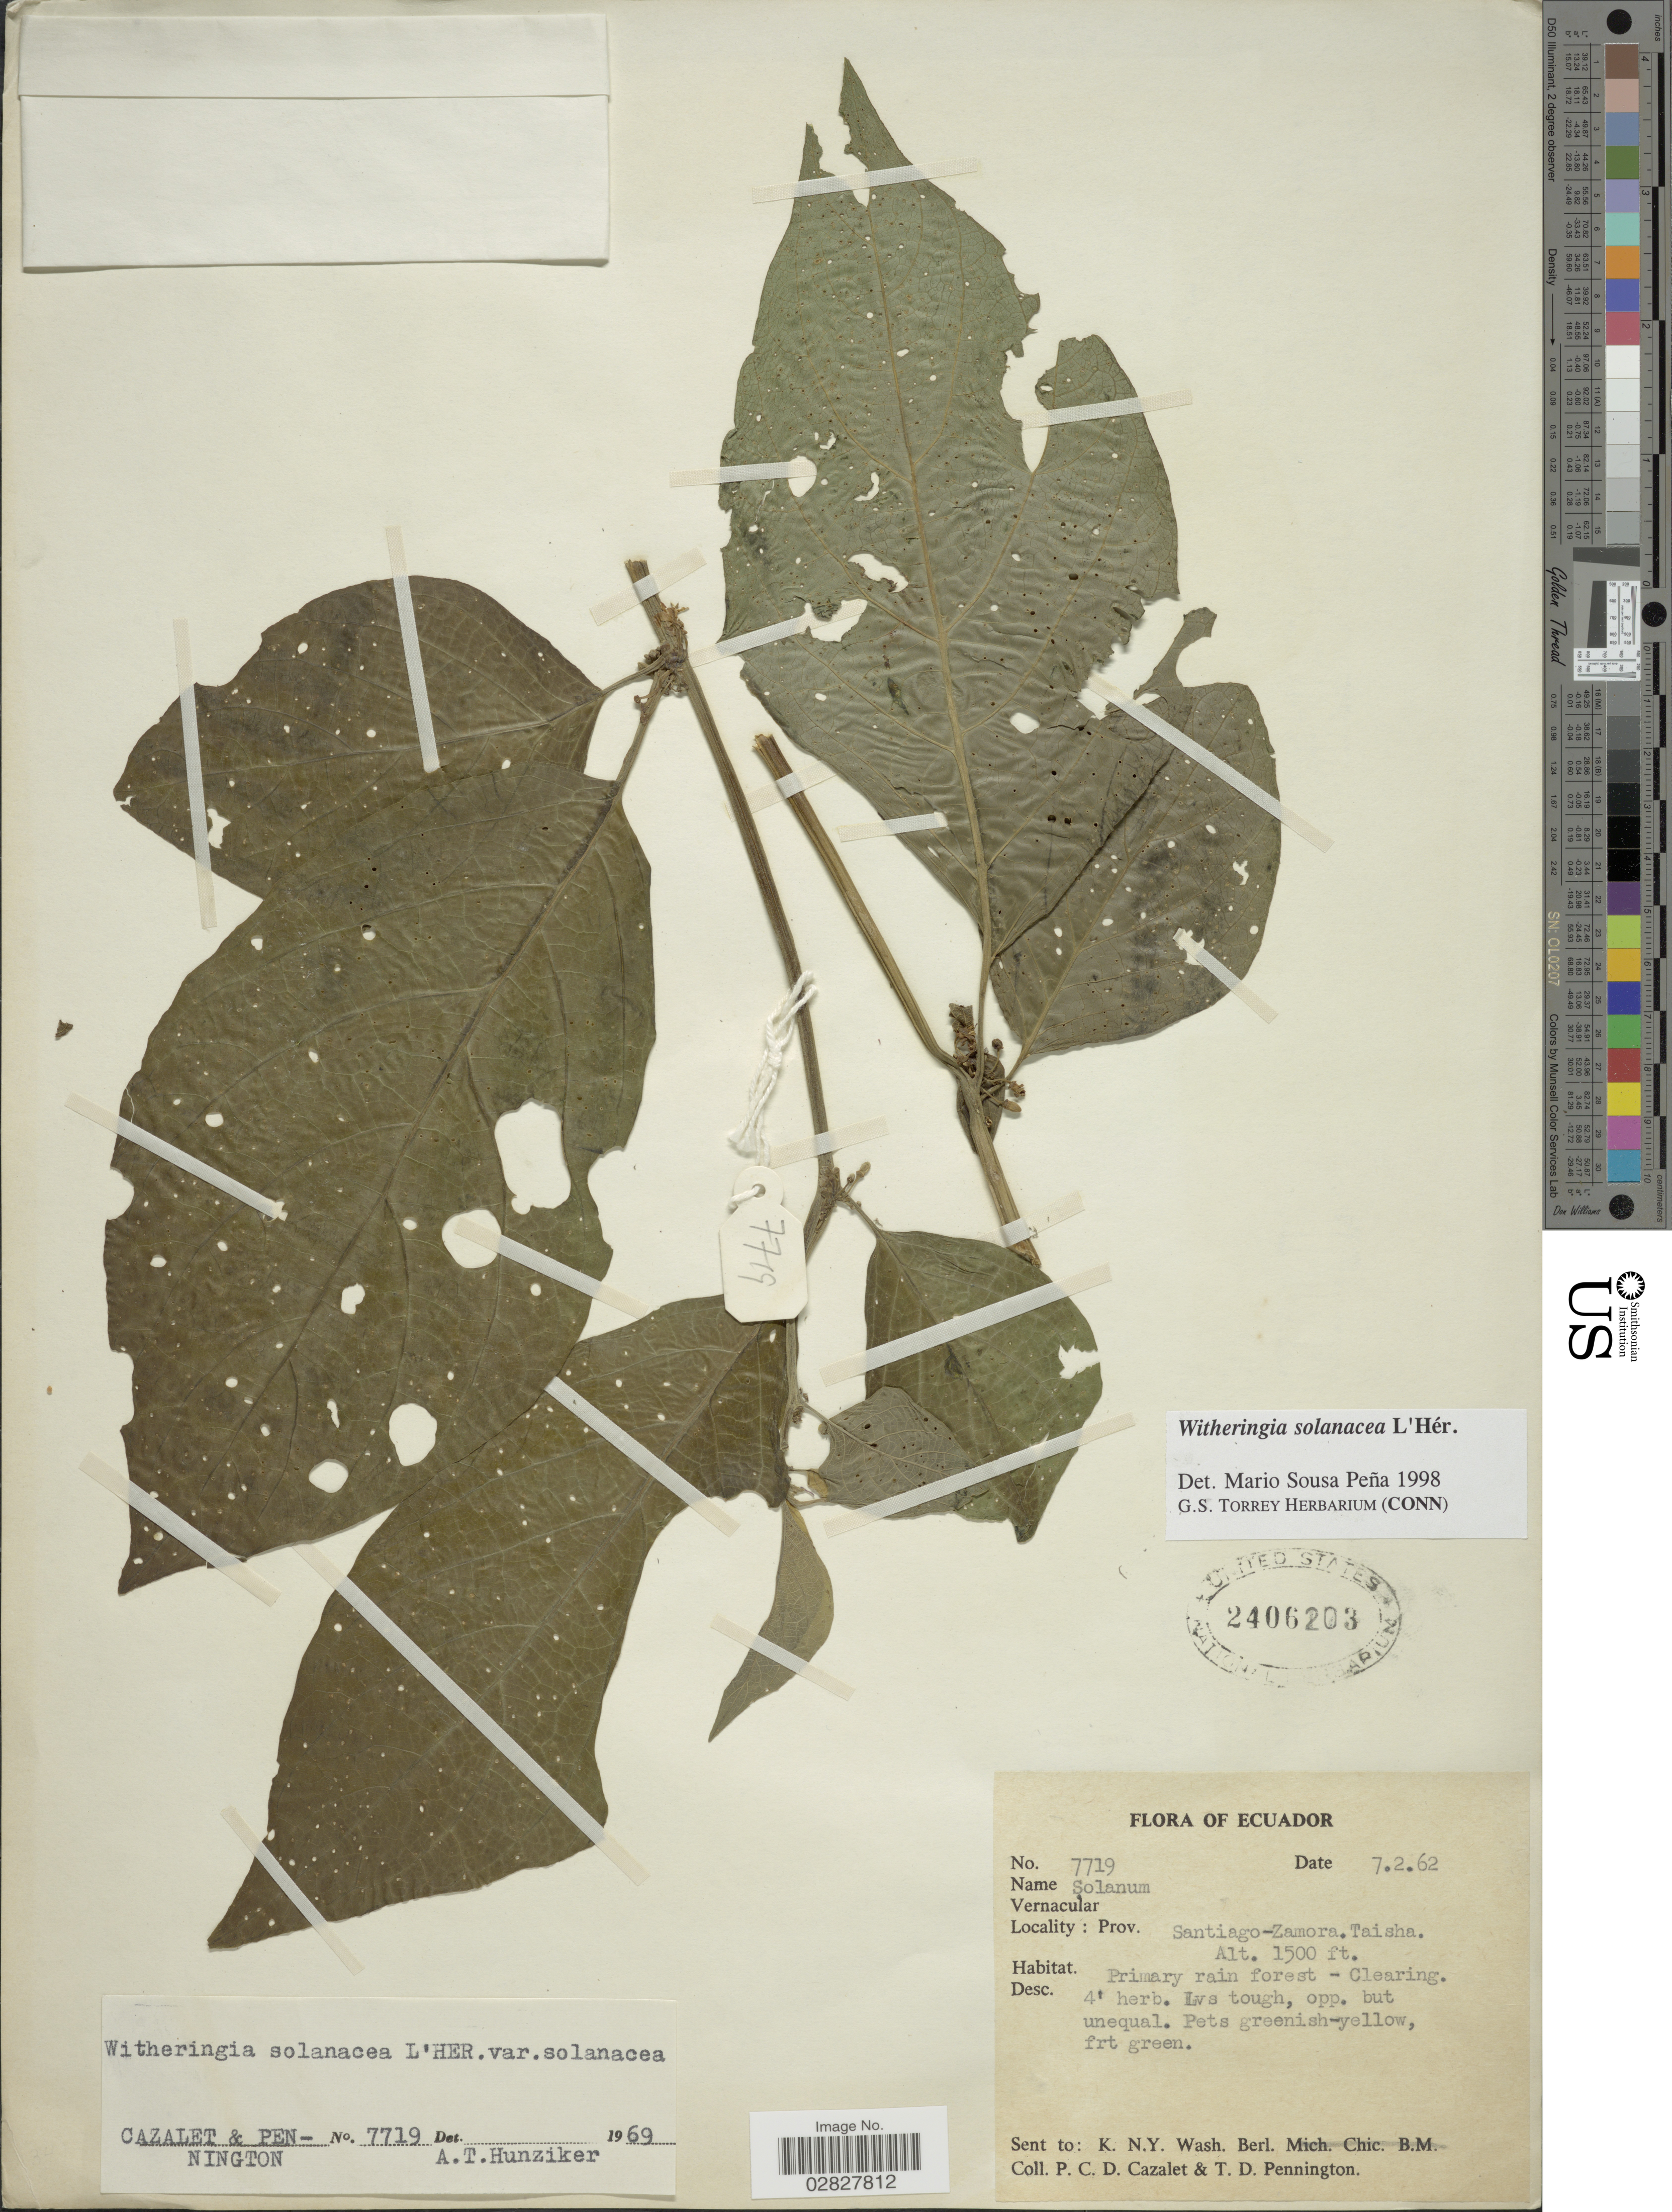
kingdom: Plantae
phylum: Tracheophyta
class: Magnoliopsida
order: Solanales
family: Solanaceae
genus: Witheringia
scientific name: Witheringia solanacea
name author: L'Hér.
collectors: P. C. D. Cazalet & T. D. Pennington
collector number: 7719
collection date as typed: Transcribed d/m/y: 7/2/62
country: Ecuador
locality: Prov. Santiago-Zamora, Taisha.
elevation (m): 457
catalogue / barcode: US 2406203